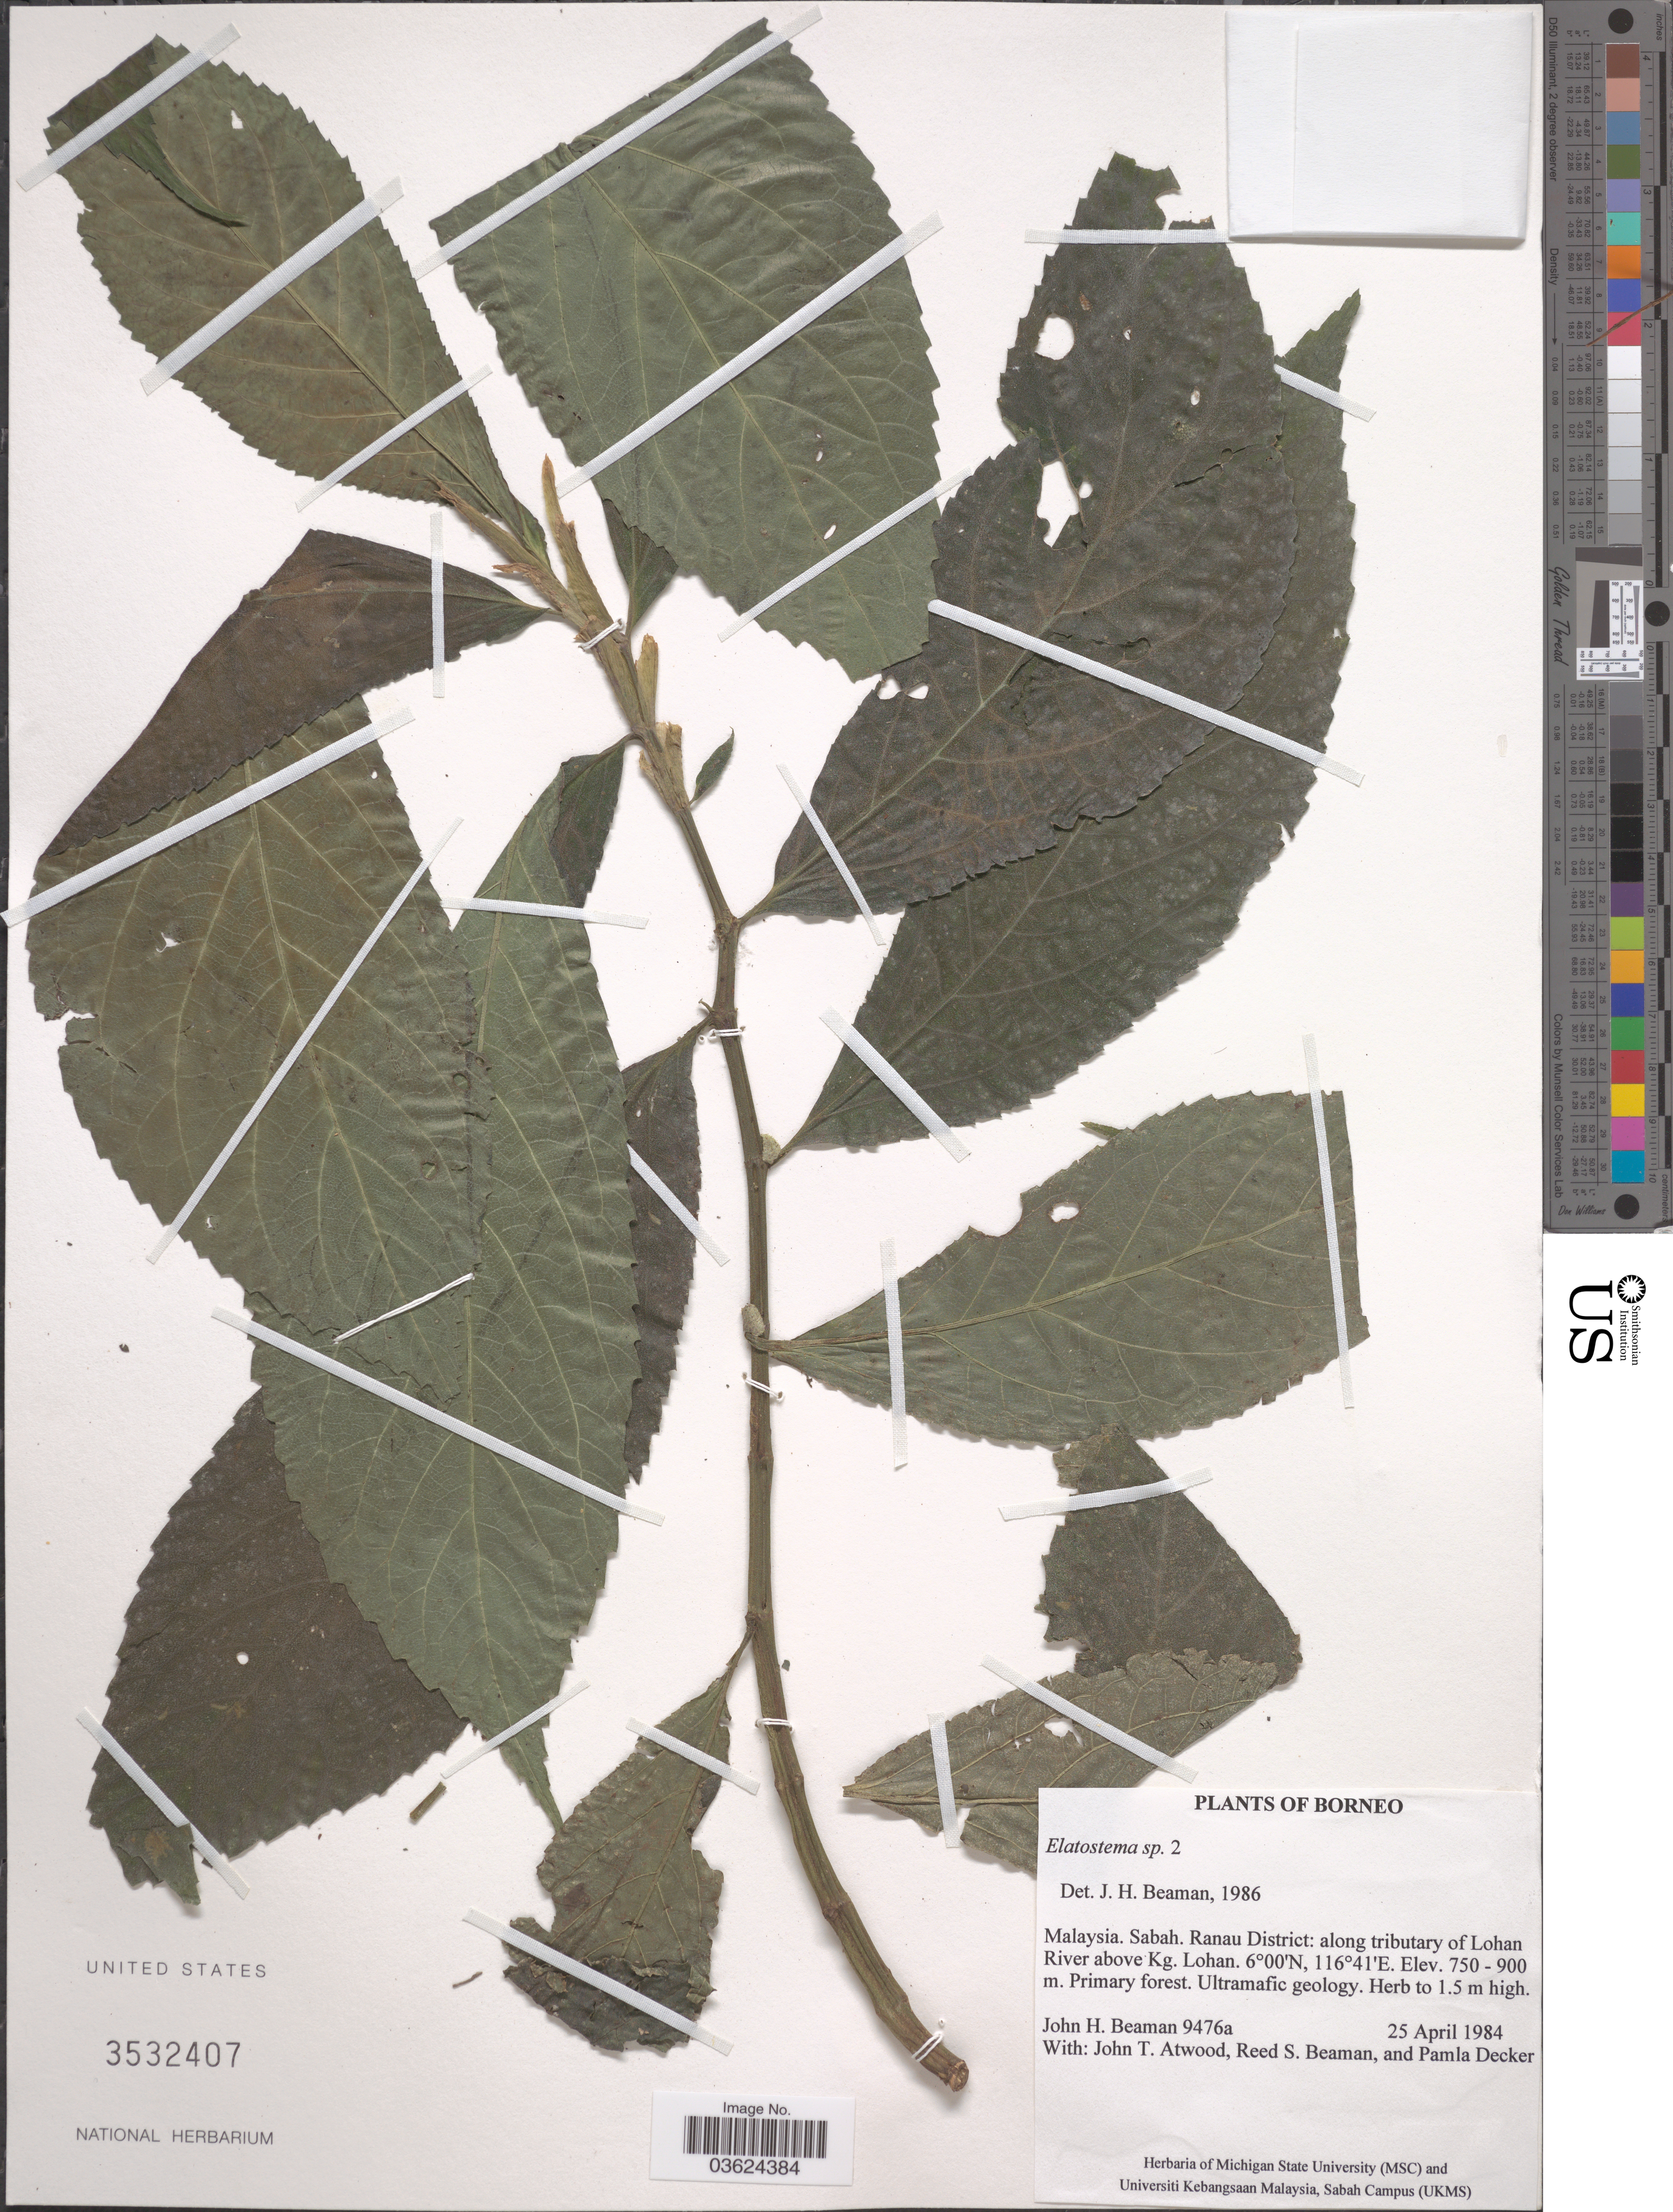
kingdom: Plantae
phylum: Tracheophyta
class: Magnoliopsida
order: Rosales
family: Urticaceae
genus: Elatostema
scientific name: Elatostema sp.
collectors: J. H. Beaman, J. T. Atwood, R. S. Beaman & P. Decker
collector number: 9476a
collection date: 1984-04-25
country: Malaysia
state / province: Sabah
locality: Ranau District: along tributary of Lohan River above Kg. Lohan.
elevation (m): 750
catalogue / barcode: US 3532407